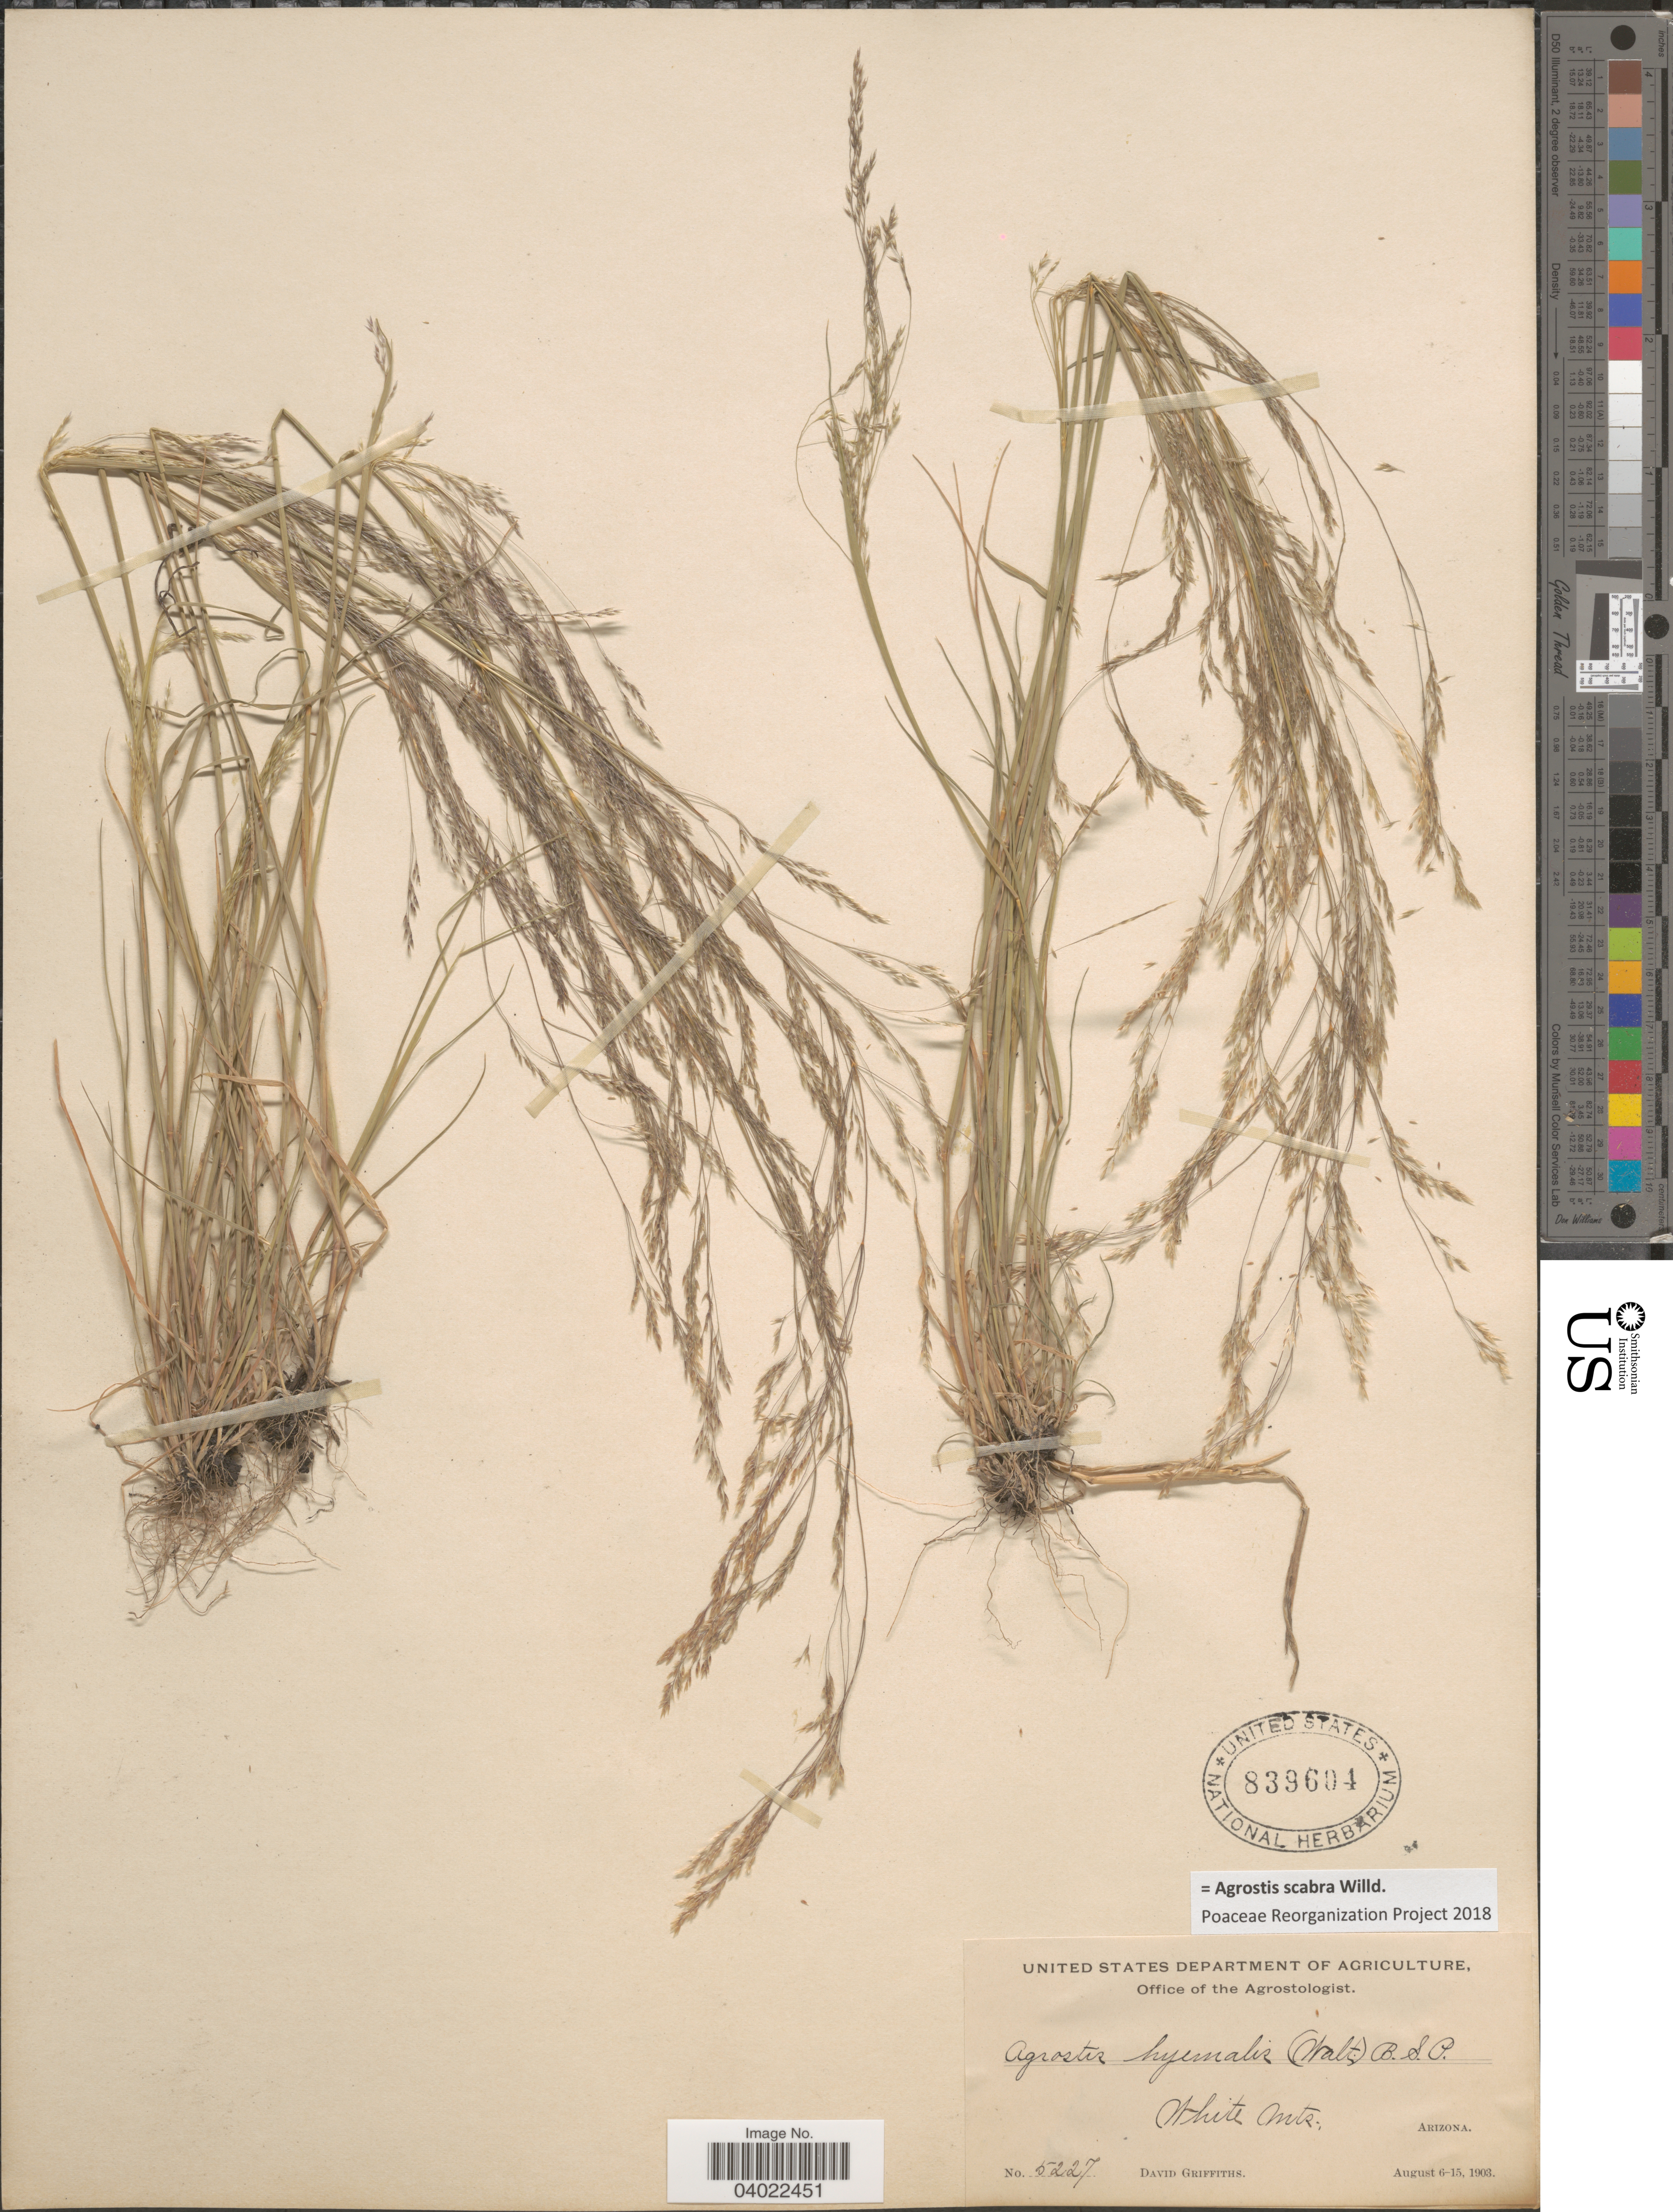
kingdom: Plantae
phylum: Tracheophyta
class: Liliopsida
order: Poales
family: Poaceae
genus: Agrostis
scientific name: Agrostis scabra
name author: Willd.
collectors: D. Griffiths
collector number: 5227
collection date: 1903-08-06/1903-08-15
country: United States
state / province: Arizona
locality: White Mts.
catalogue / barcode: US 839604